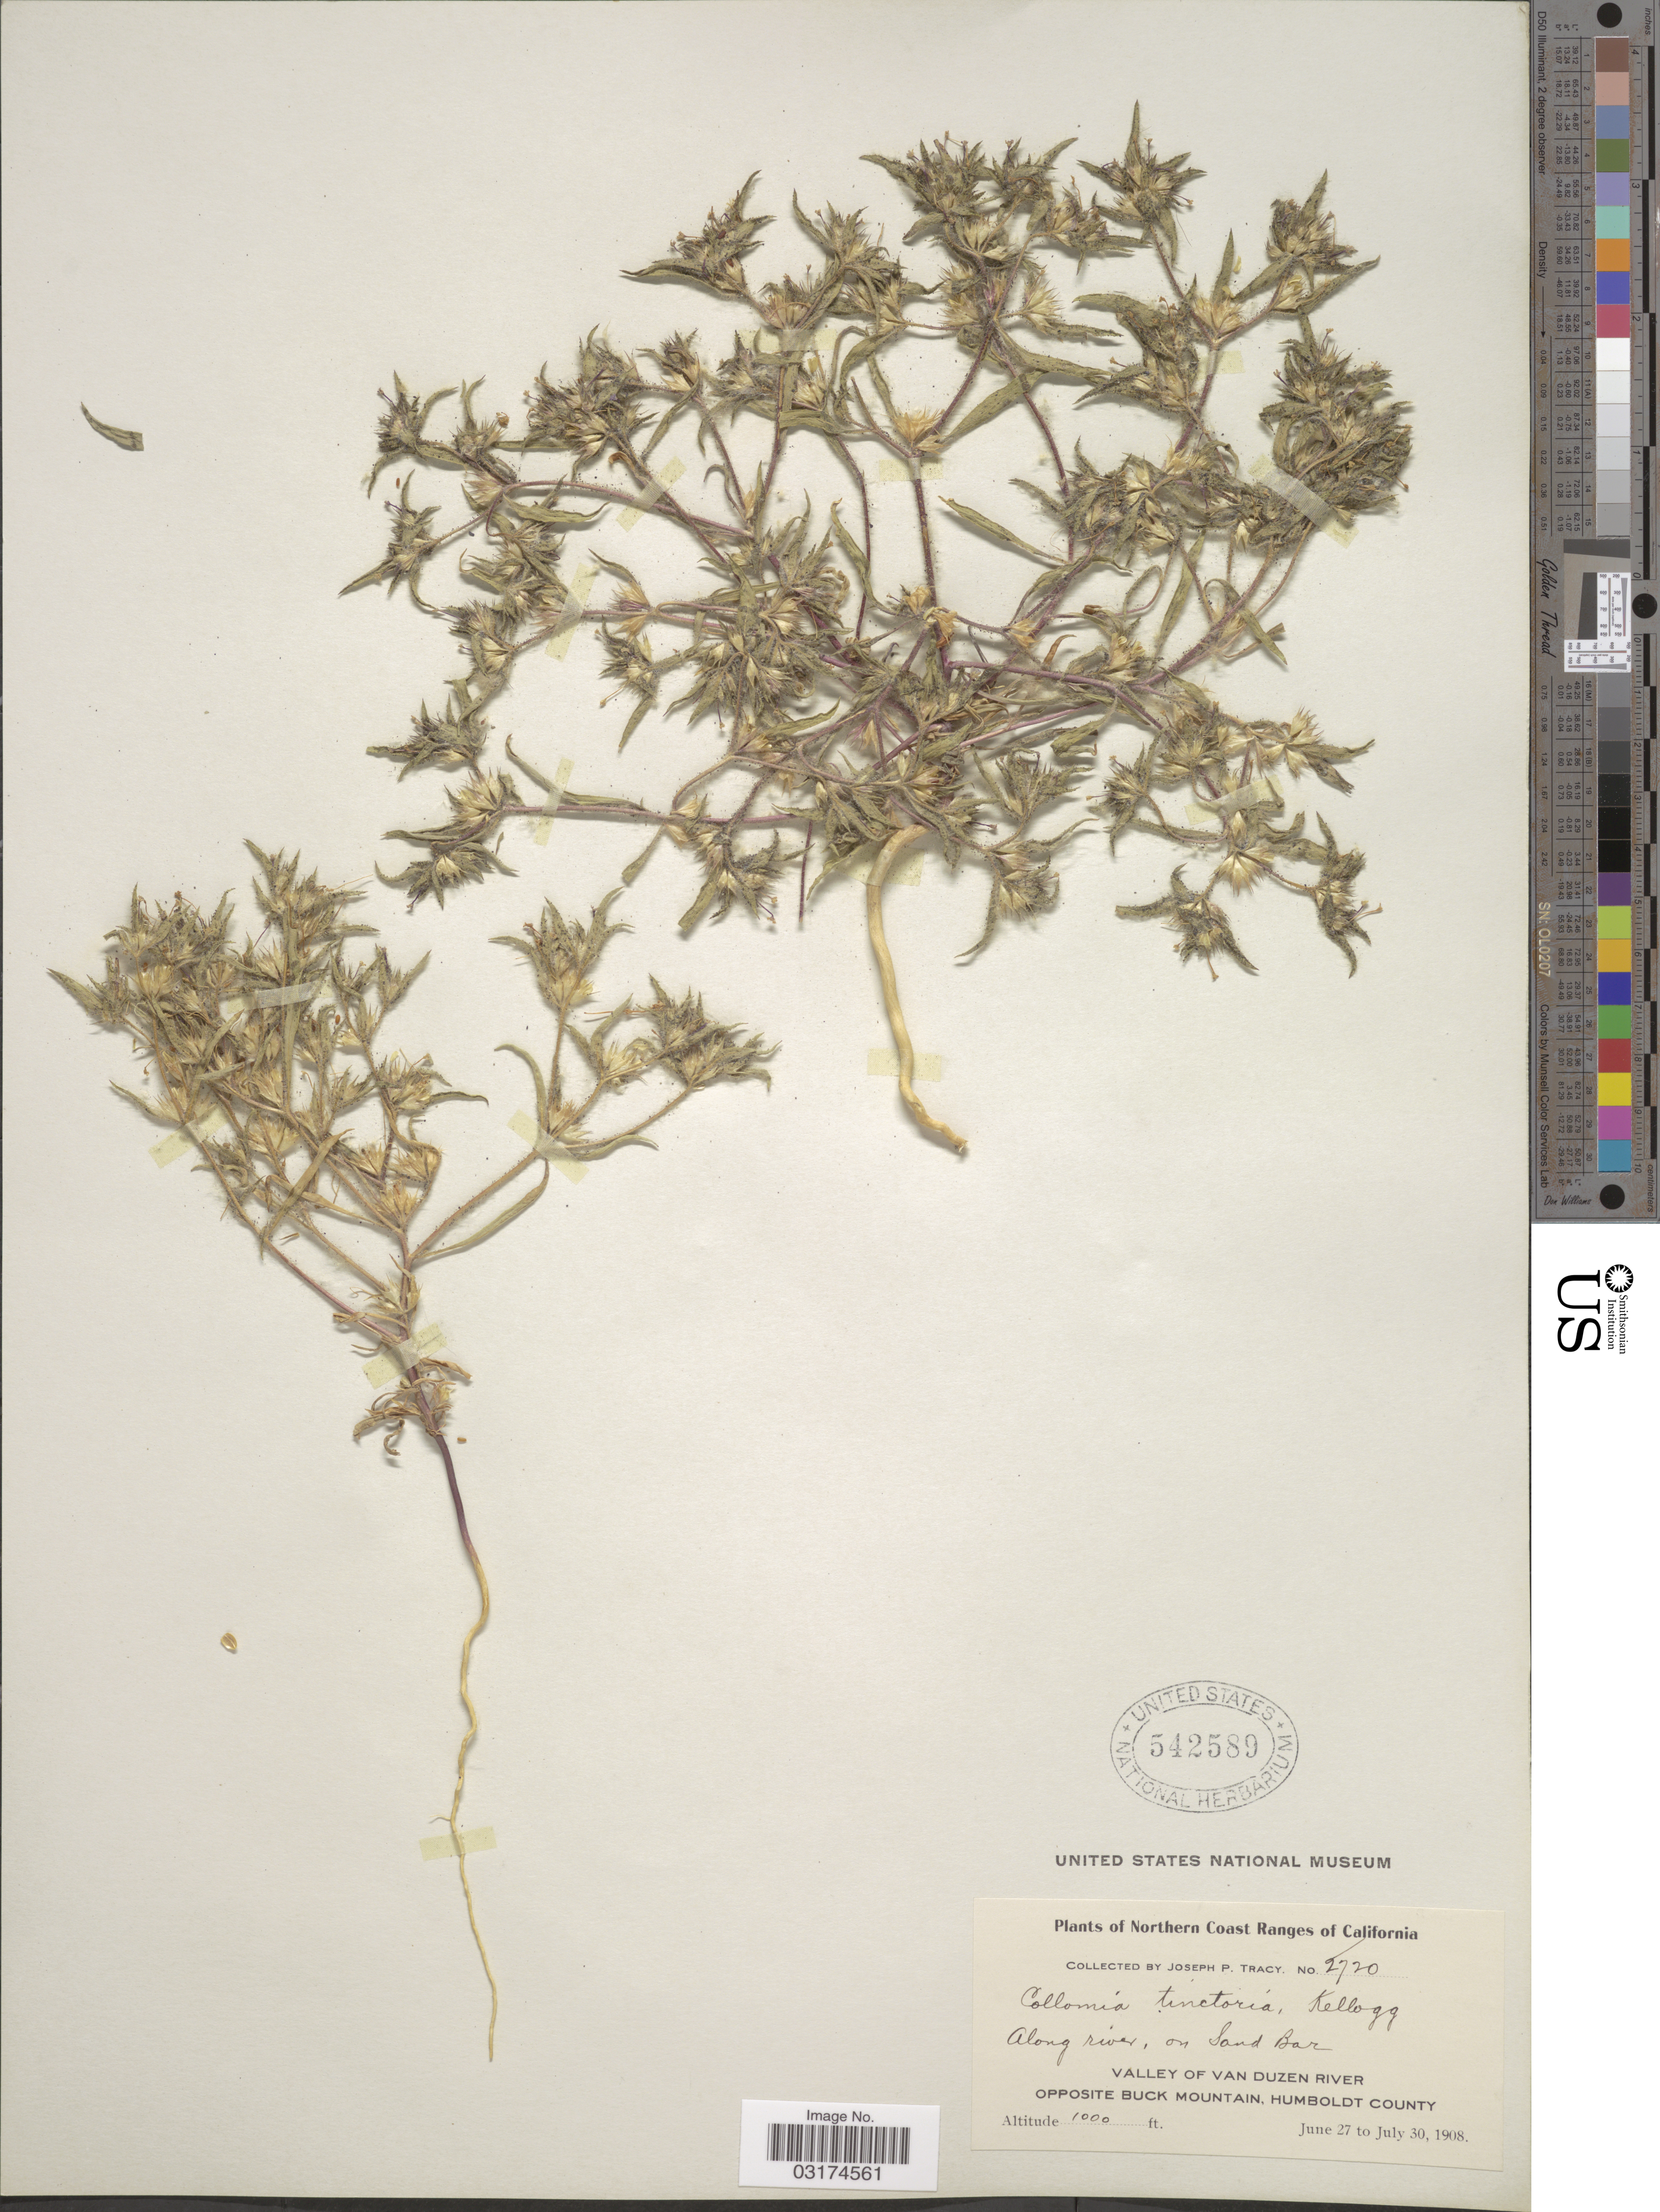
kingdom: Plantae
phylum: Tracheophyta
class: Magnoliopsida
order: Ericales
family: Polemoniaceae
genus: Collomia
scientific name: Collomia linearis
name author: Nutt.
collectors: J. Tracy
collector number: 2720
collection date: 1908-06-27/1908-07-30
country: United States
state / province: California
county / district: Humboldt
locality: Valley of Van Duzen River opposite Buck Mountain, Humboldt County. Northern Coast Ranges of California.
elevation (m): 305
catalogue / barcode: US 542589